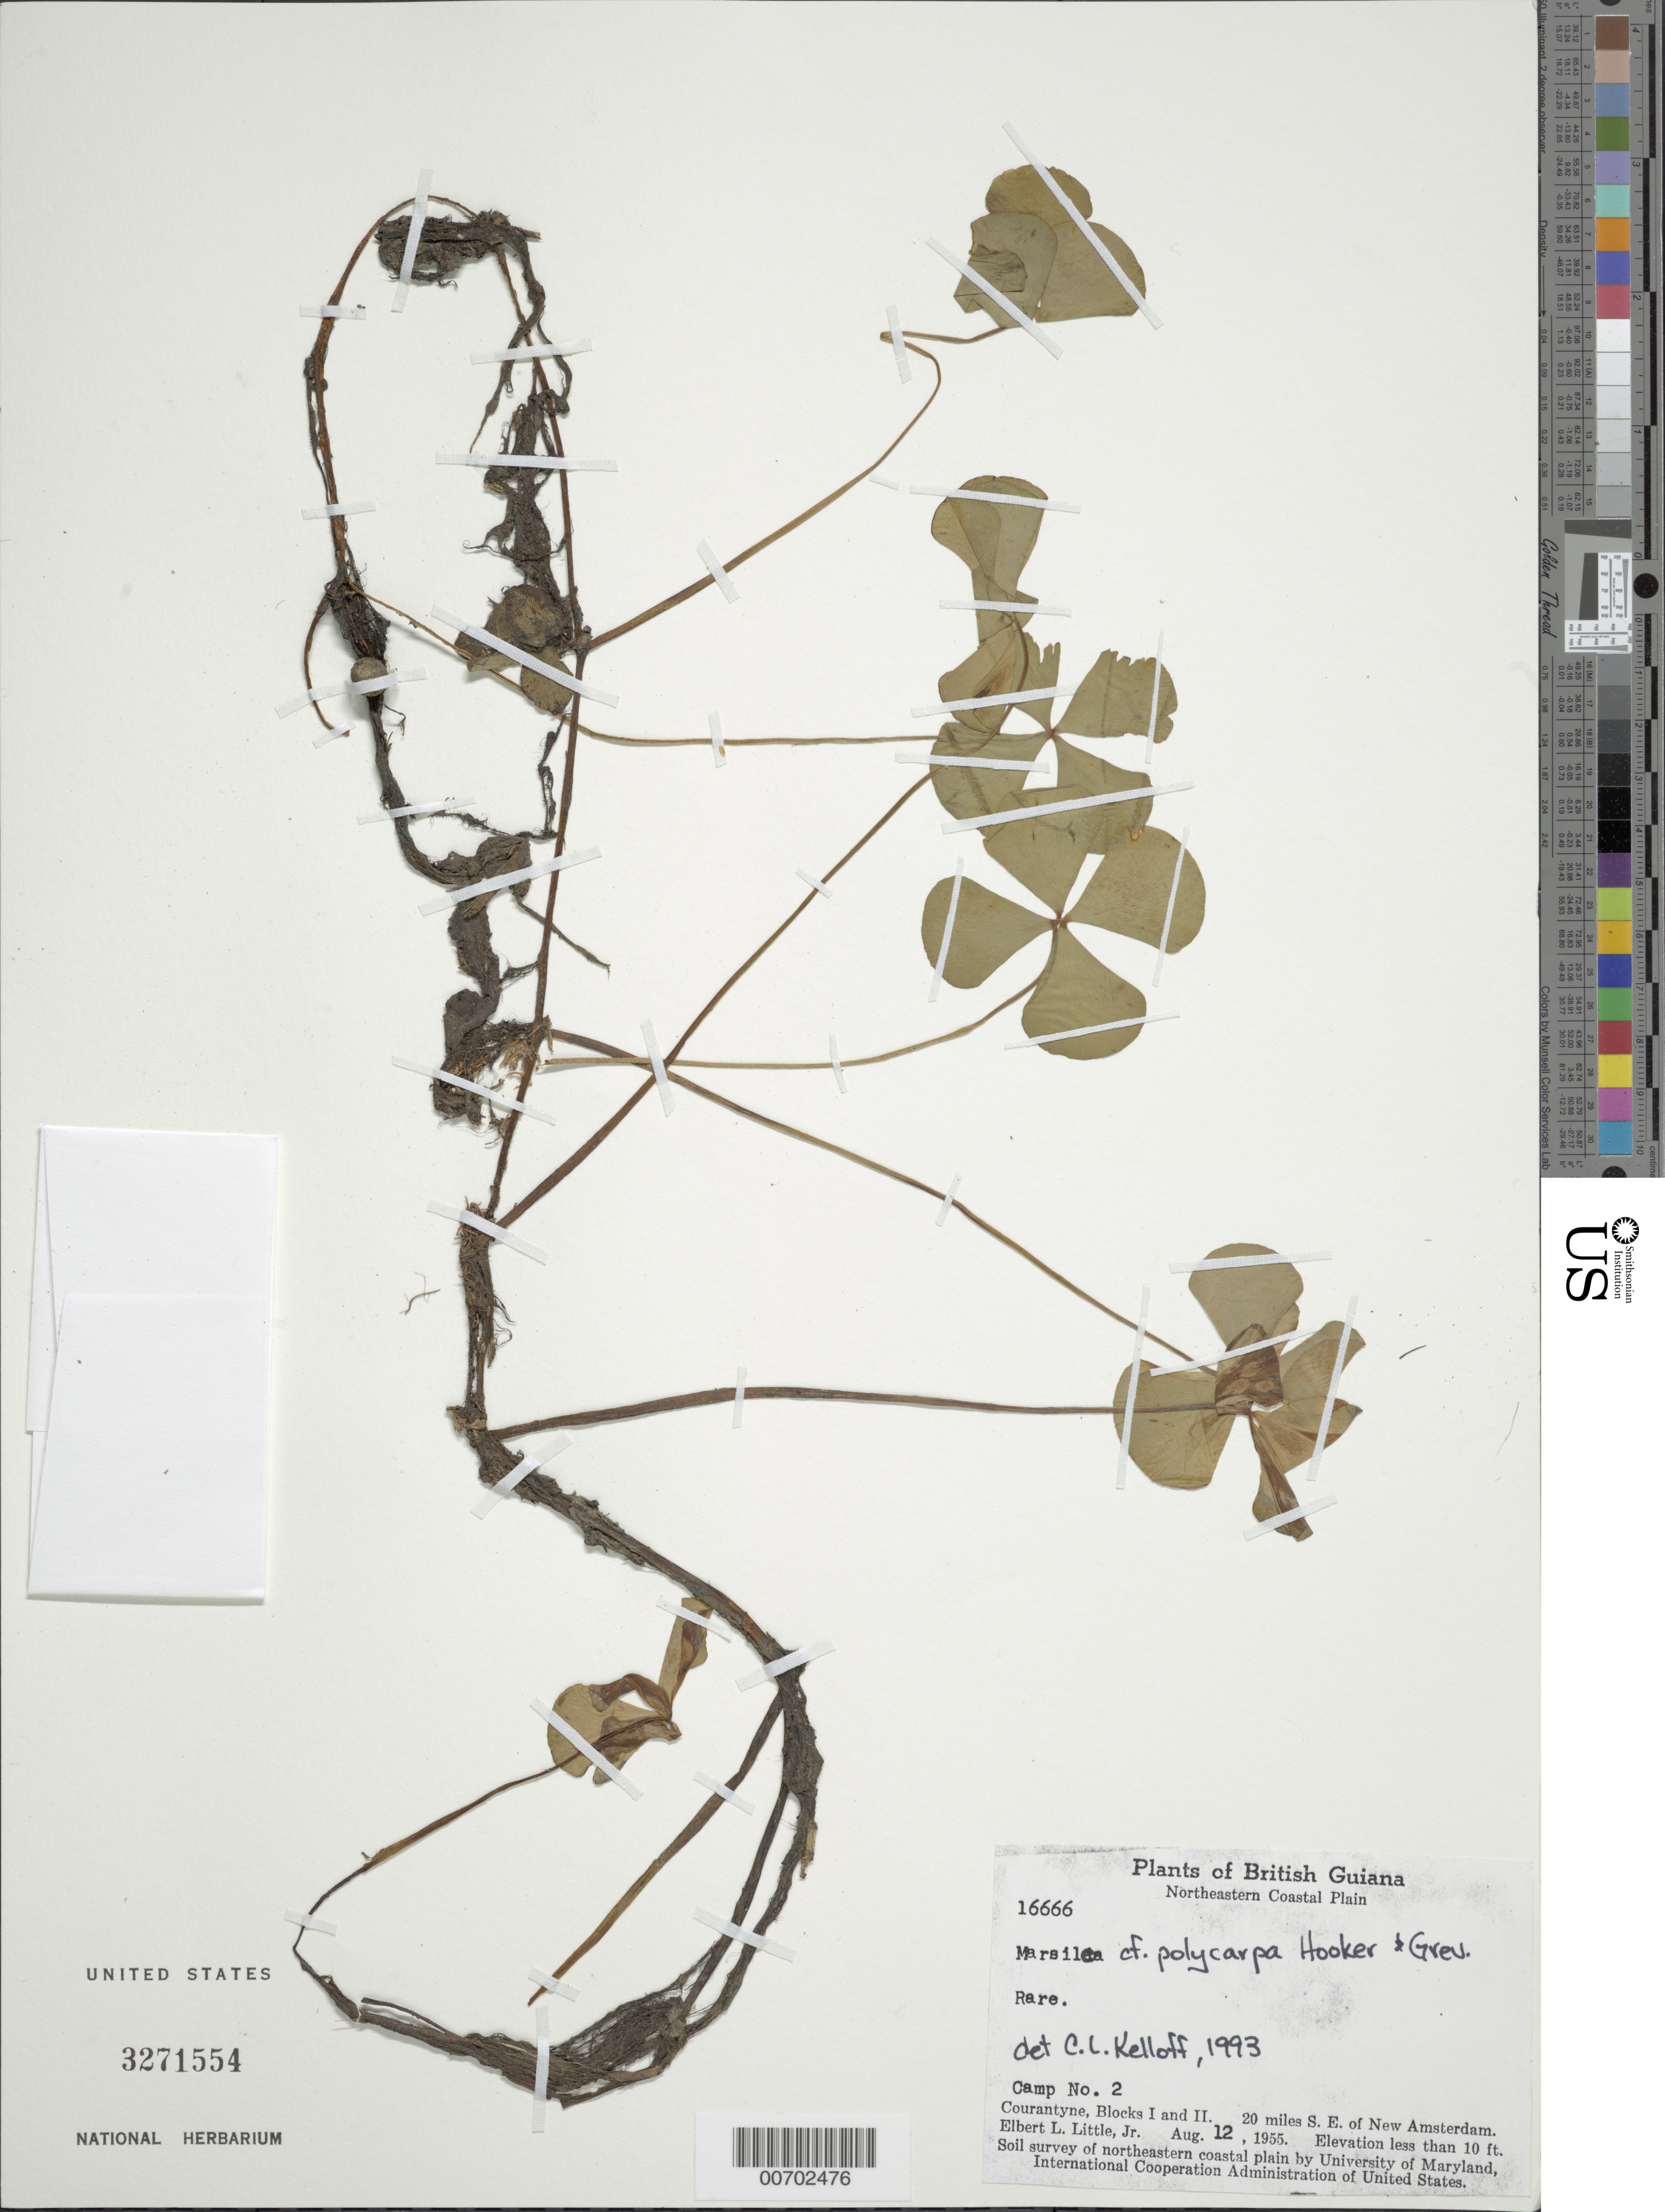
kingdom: Plantae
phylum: Tracheophyta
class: Polypodiopsida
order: Salviniales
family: Marsileaceae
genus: Marsilea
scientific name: Marsilea polycarpa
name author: Hook. & Grev.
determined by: Kelloff, Carol L., (US), Smithsonian Institution - National Museum of Natural History (UNITED STATES)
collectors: E. L. Little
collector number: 16666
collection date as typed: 12-Aug-55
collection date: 1955-08-12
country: Guyana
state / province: E. Berbice-Corentyne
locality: Courantyne, Blocks I & II. 20 mi. SE of New Amsterdam, Camp No. 2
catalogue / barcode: US 3271554